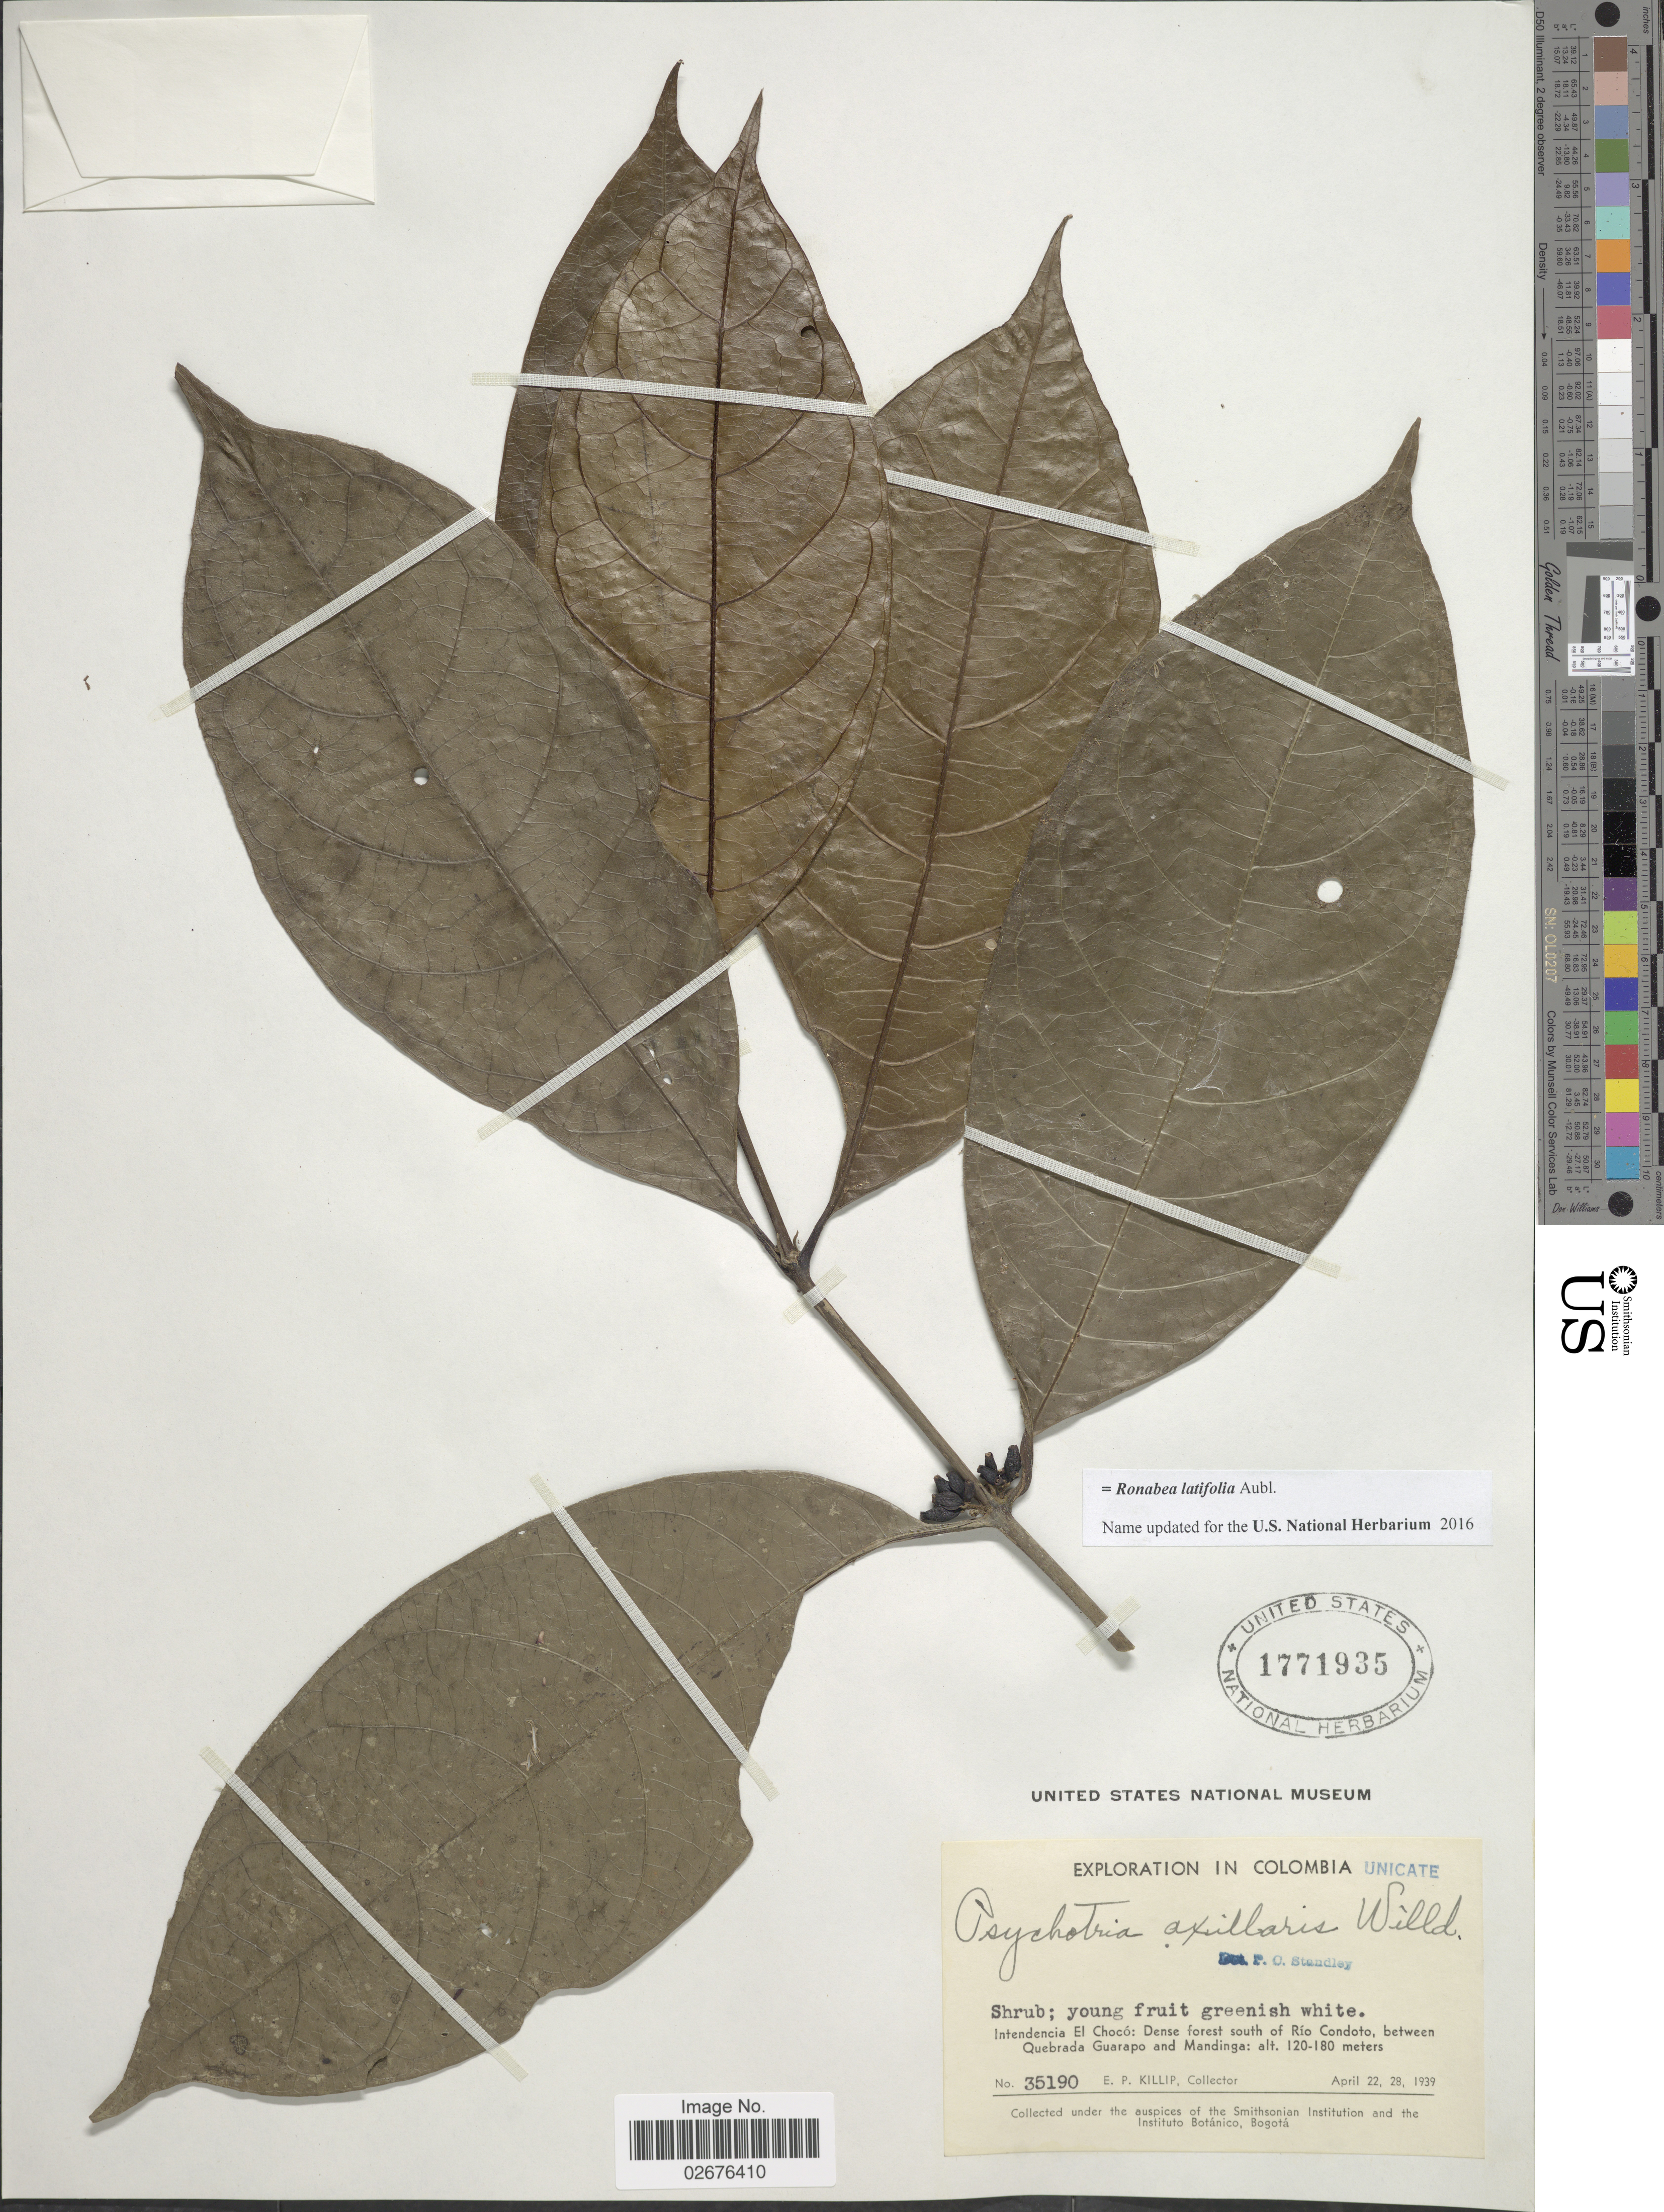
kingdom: Plantae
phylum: Tracheophyta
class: Magnoliopsida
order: Gentianales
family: Rubiaceae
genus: Ronabea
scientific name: Ronabea latifolia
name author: Aubl.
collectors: E. P. Killip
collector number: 35190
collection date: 1939-04-22/1939-04-28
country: Colombia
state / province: Meta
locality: Intendencia El Choco: Dense forest south of Rio Condoto, between Quebrada Guarapo and Mandinga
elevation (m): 120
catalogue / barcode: US 1771935